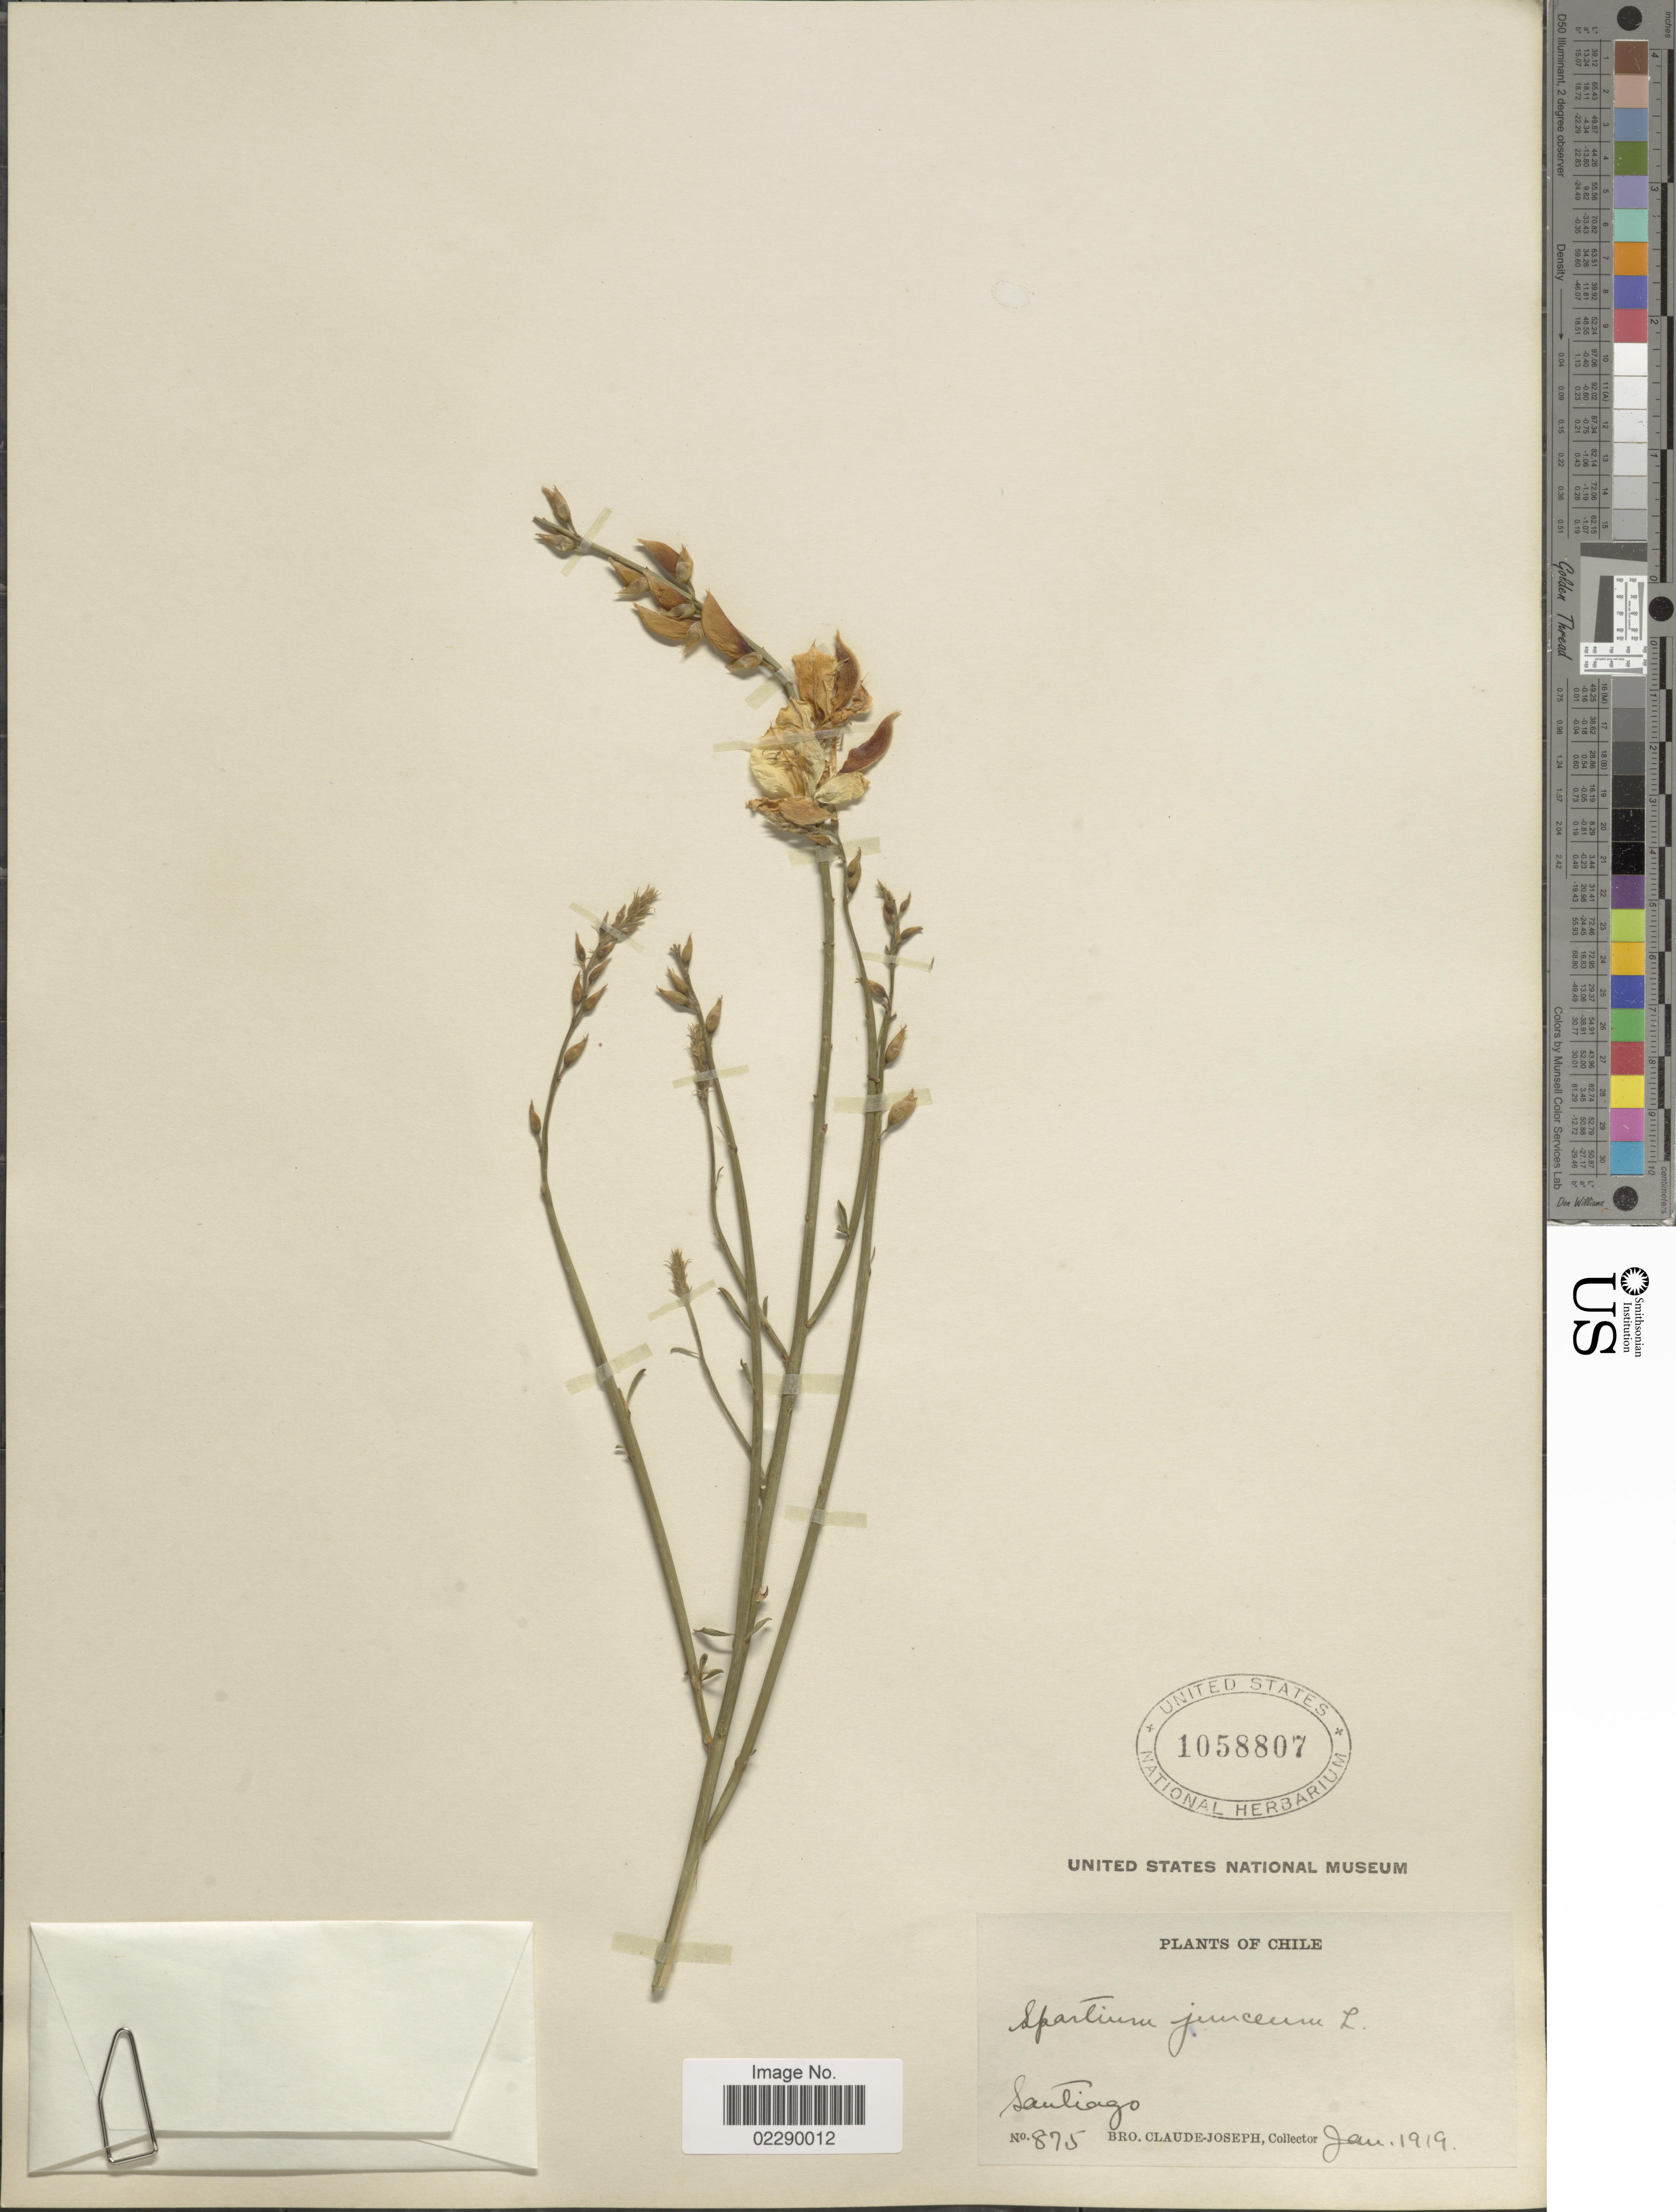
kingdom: Plantae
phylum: Tracheophyta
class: Magnoliopsida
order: Fabales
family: Fabaceae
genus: Spartium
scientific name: Spartium junceum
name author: L.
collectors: Bro. Claude-Joseph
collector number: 875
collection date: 1919-01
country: Chile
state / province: Región Metropolitana (RM)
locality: Santiago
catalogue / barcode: US 1058807